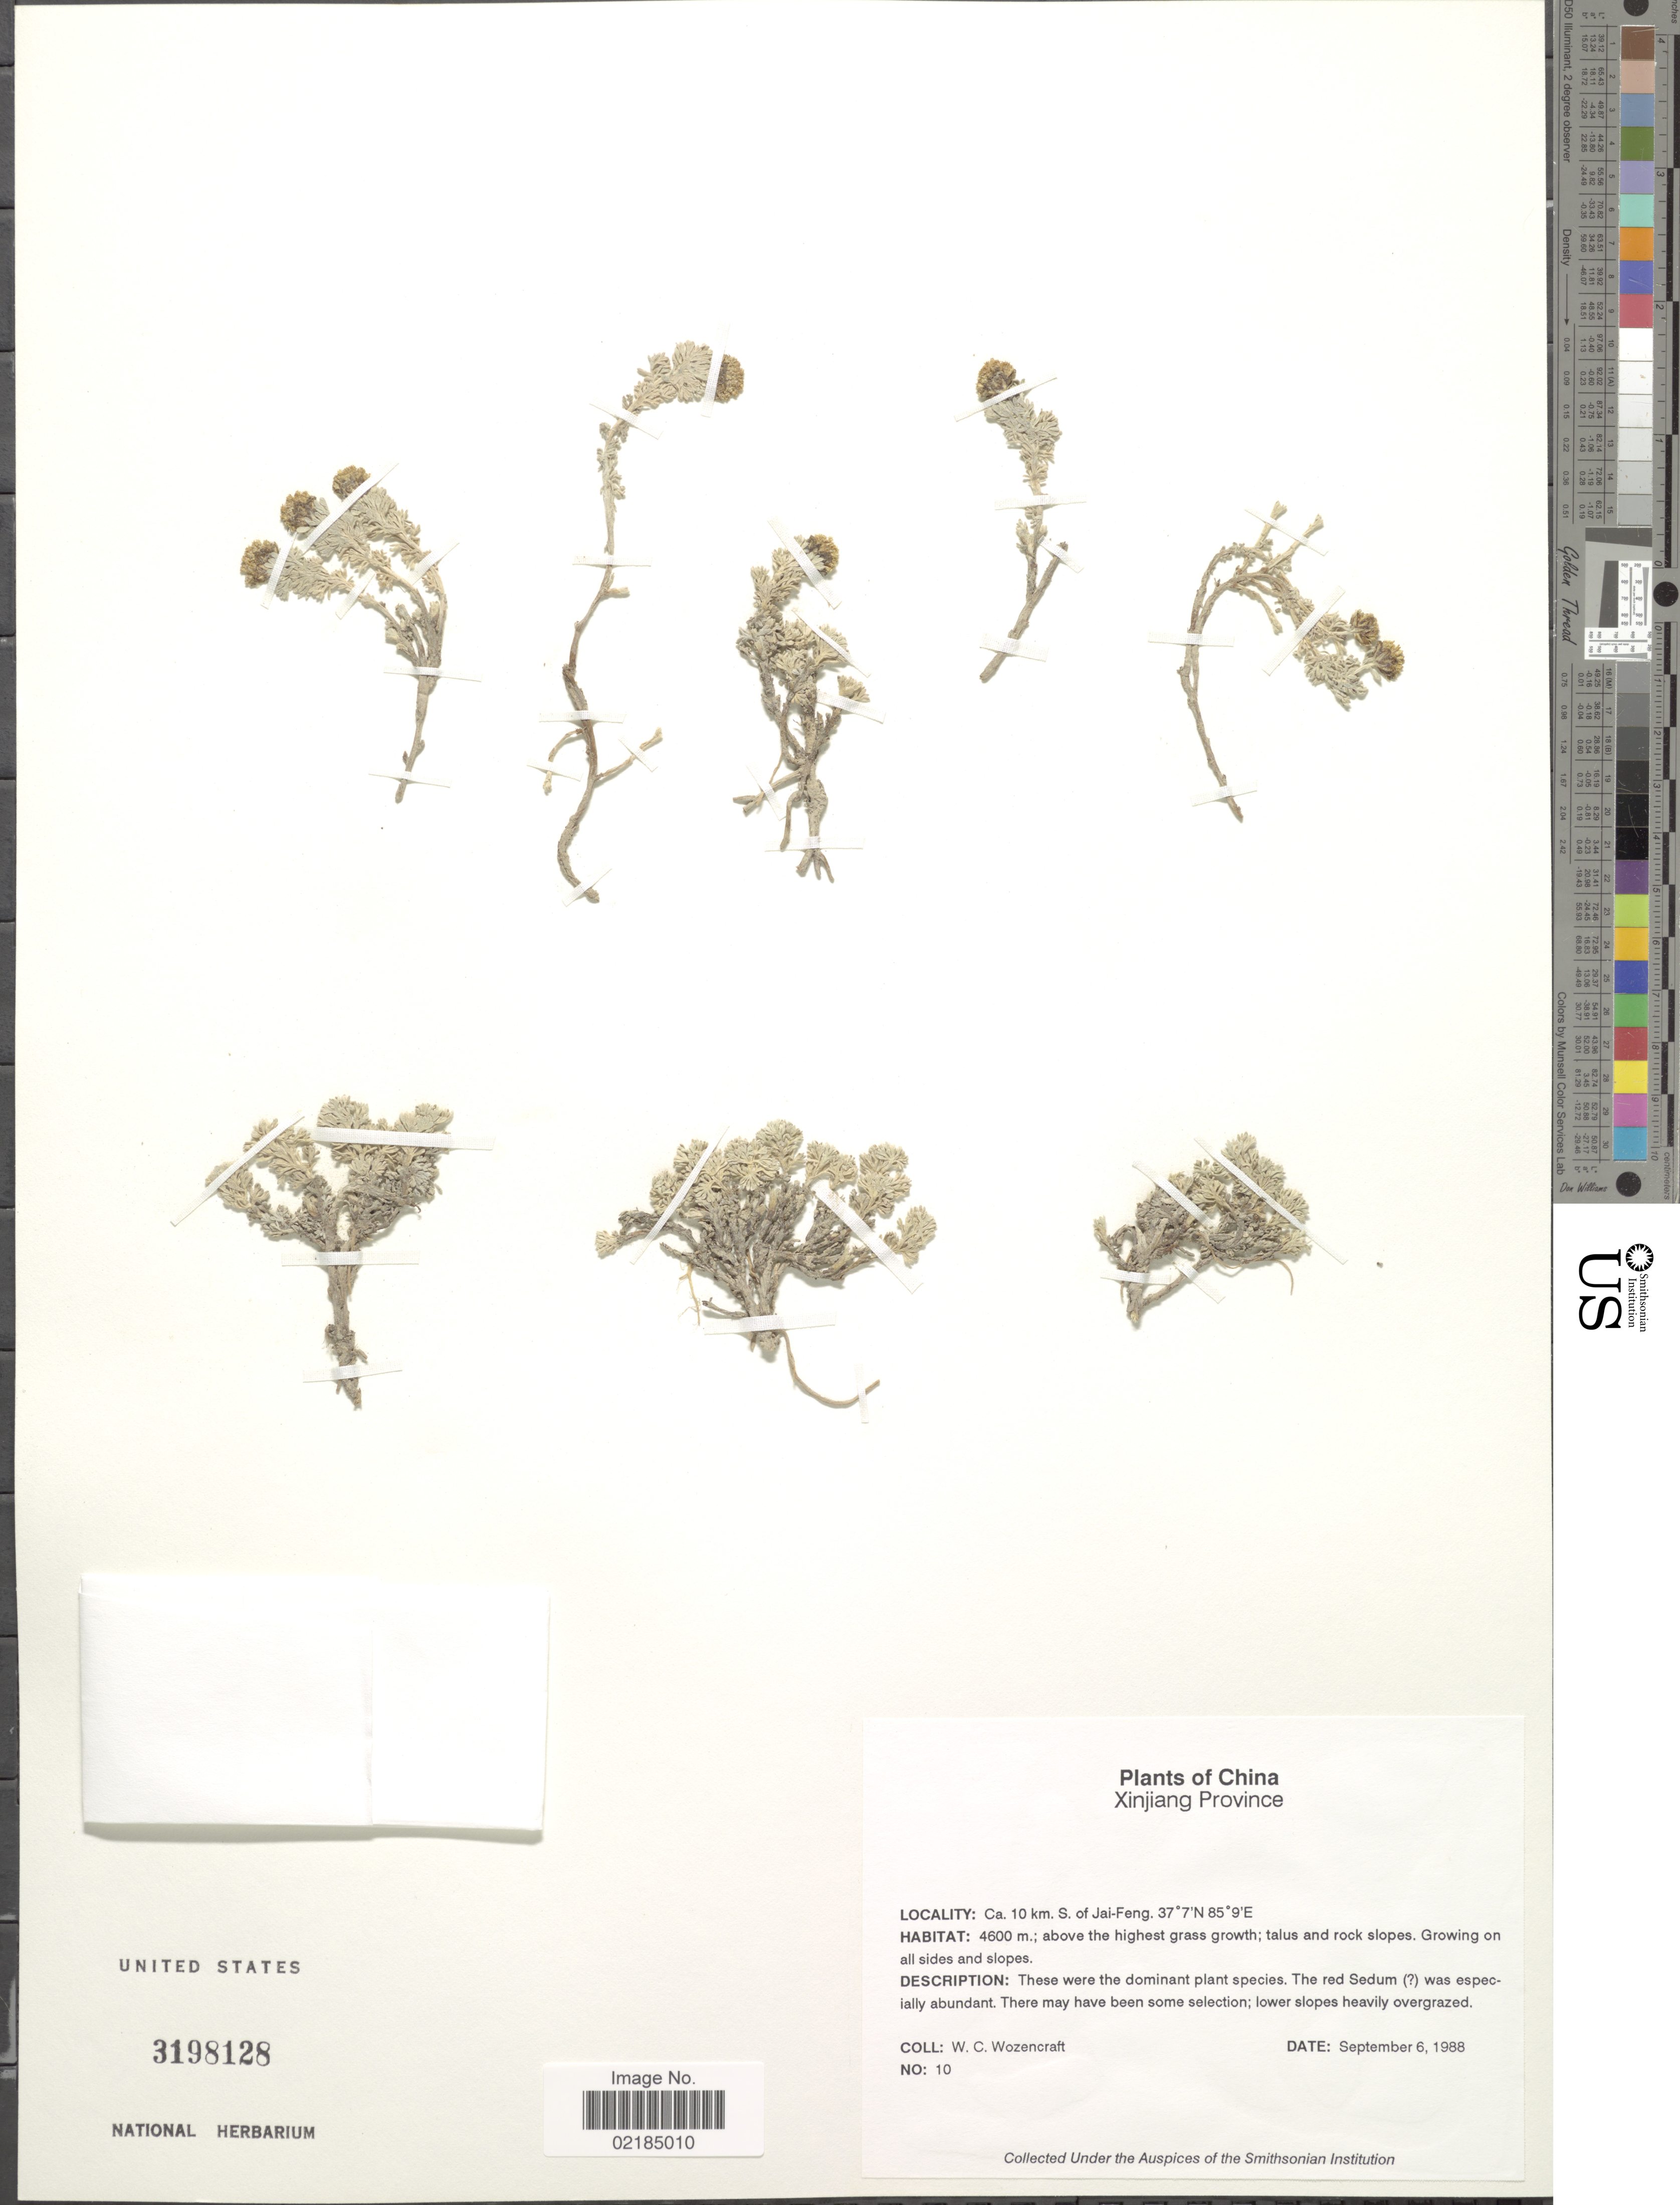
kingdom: Plantae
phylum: Tracheophyta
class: Magnoliopsida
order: Asterales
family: Asteraceae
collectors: C. Wozencraft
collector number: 10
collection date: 1988-09-06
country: China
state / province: Xinjiang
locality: Xinjiang Province. Ca. 10 km. S. of Jai-Feng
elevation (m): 4600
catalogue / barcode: US 3198128